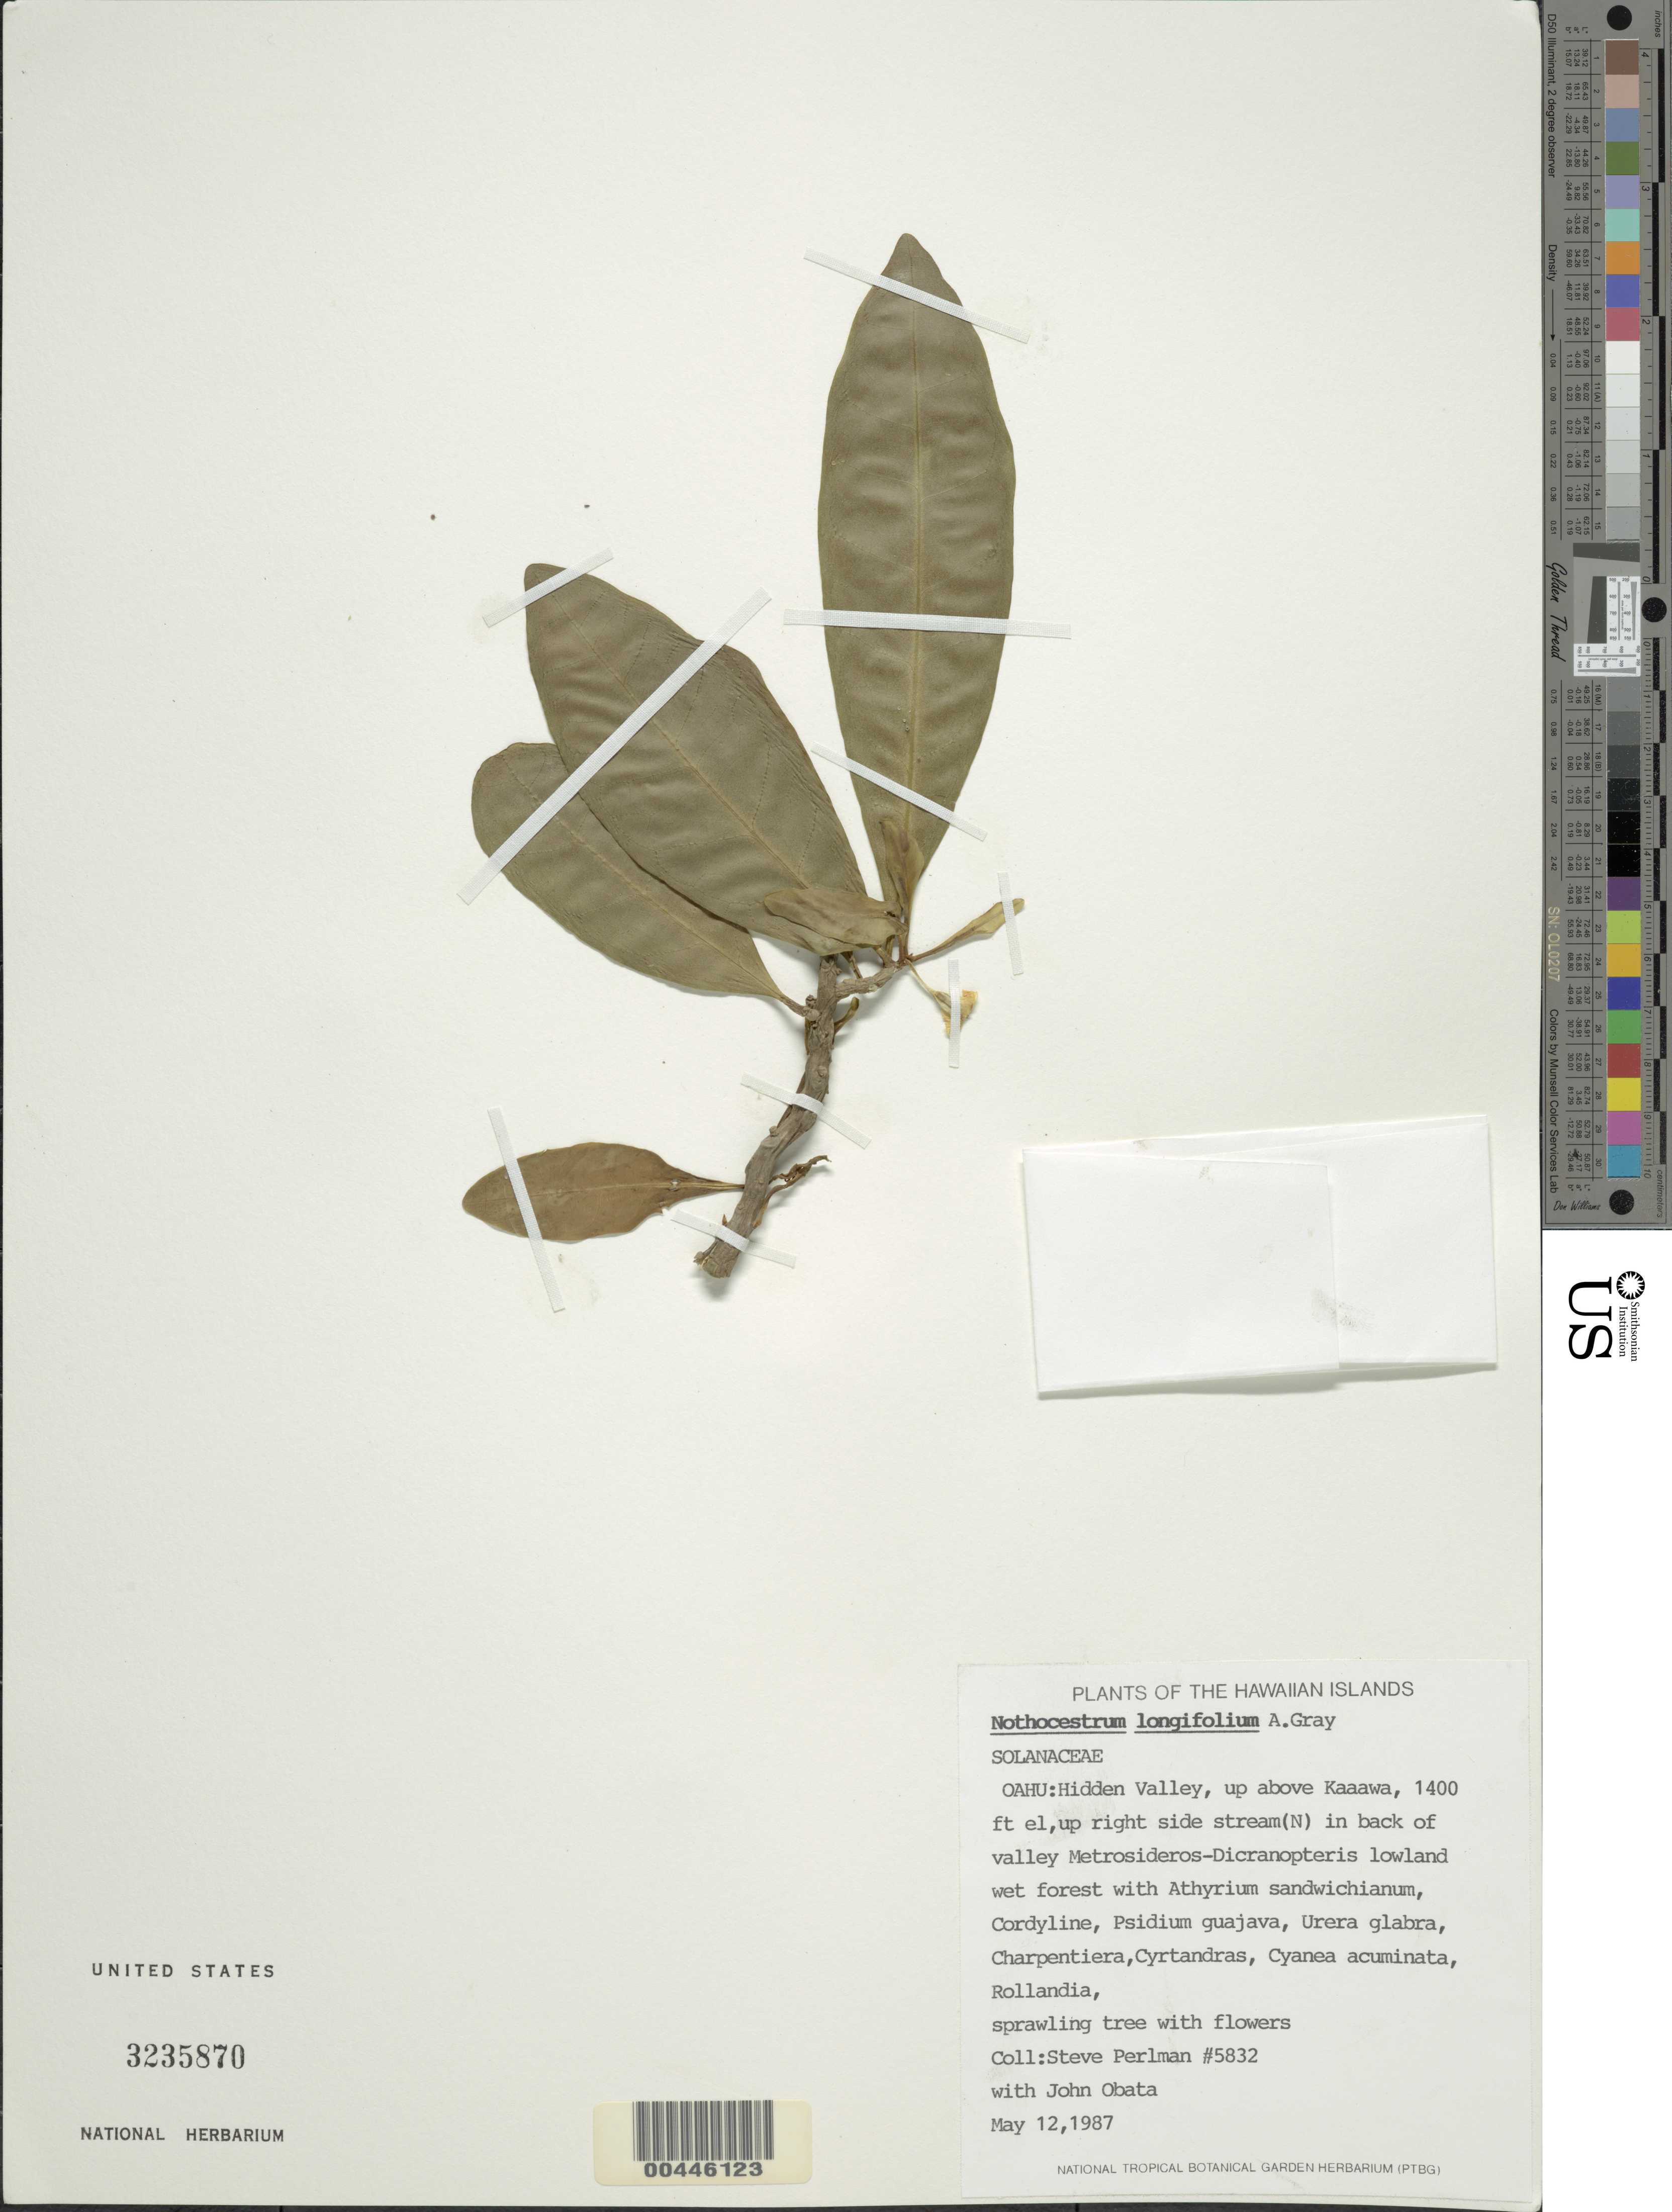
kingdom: Plantae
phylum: Tracheophyta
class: Magnoliopsida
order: Solanales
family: Solanaceae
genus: Nothocestrum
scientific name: Nothocestrum longifolium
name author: A. Gray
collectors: S. P. Perlman & J. Obata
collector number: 5832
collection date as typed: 12 May 1987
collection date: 1987-05-12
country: United States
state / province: Hawaii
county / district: Honolulu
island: Oahu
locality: Hidden Valley, up above Kaaawa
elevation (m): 427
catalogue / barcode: US 3235870